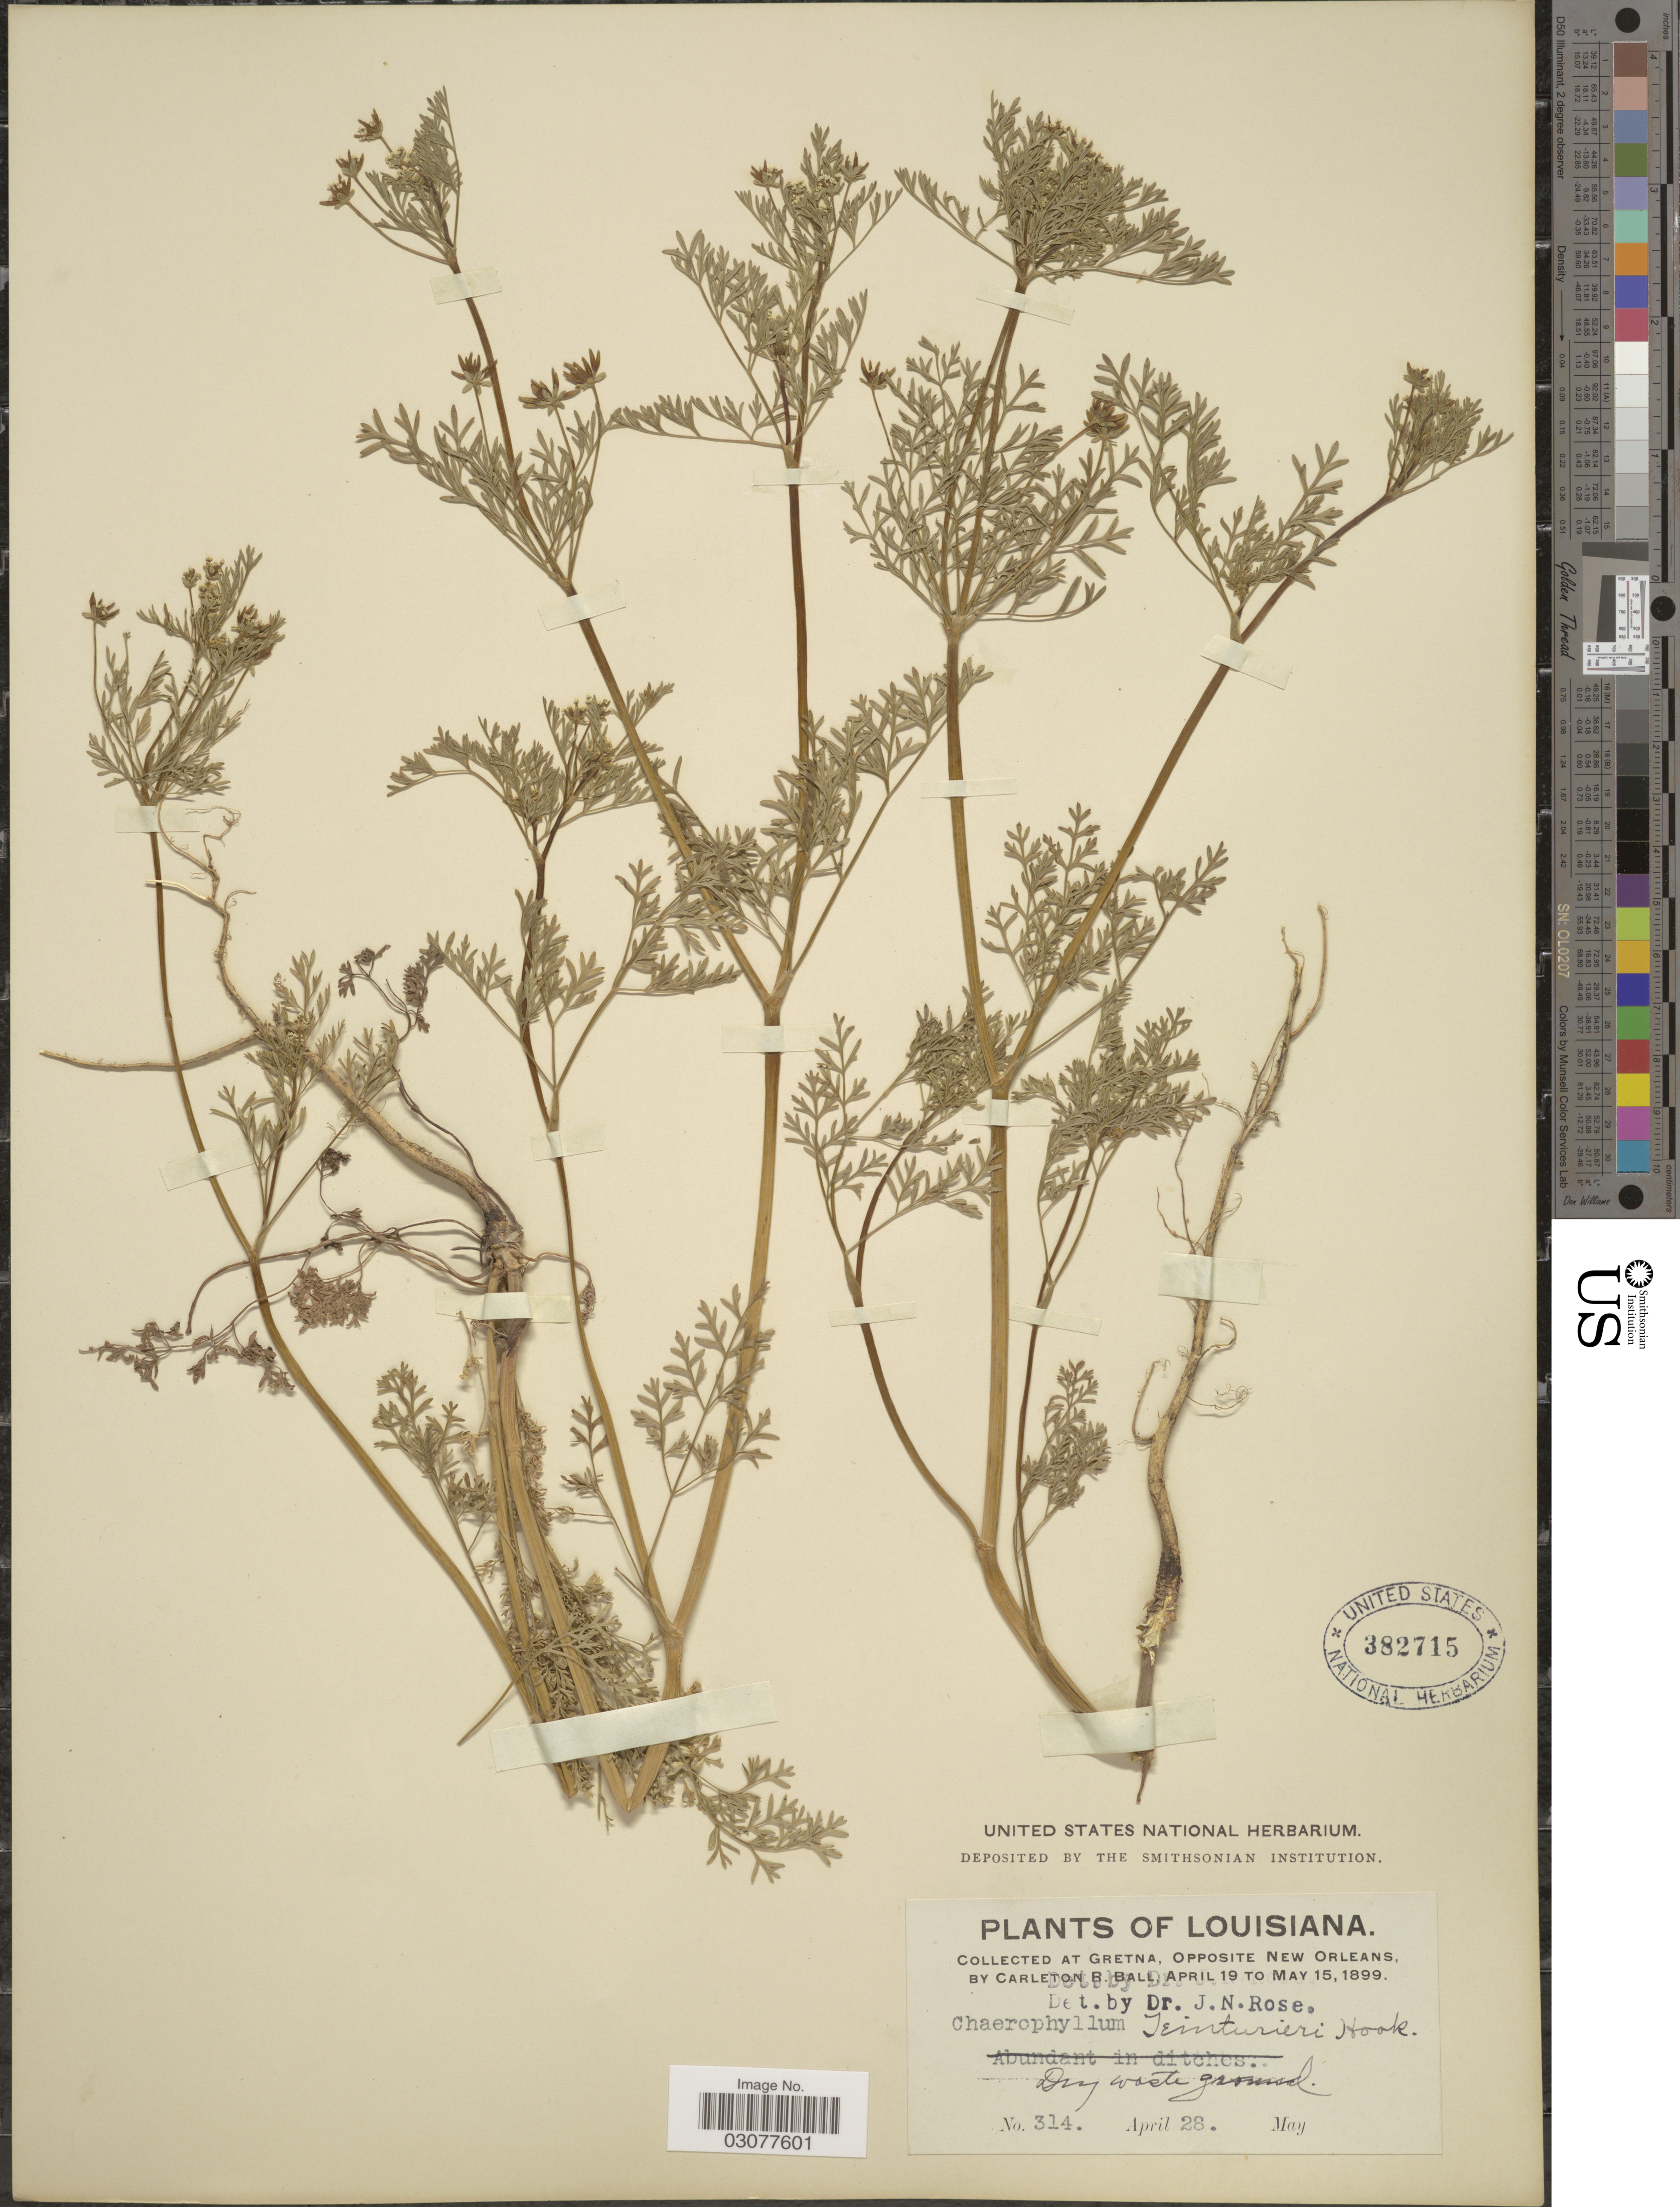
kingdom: Plantae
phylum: Tracheophyta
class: Magnoliopsida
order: Apiales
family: Apiaceae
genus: Chaerophyllum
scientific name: Chaerophyllum texanum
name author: J.M. Coult. & Rose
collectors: C. R. Ball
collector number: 314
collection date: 1899-04-28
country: United States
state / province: Louisiana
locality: At Gretina, Opposite New Orleans.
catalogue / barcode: US 382715